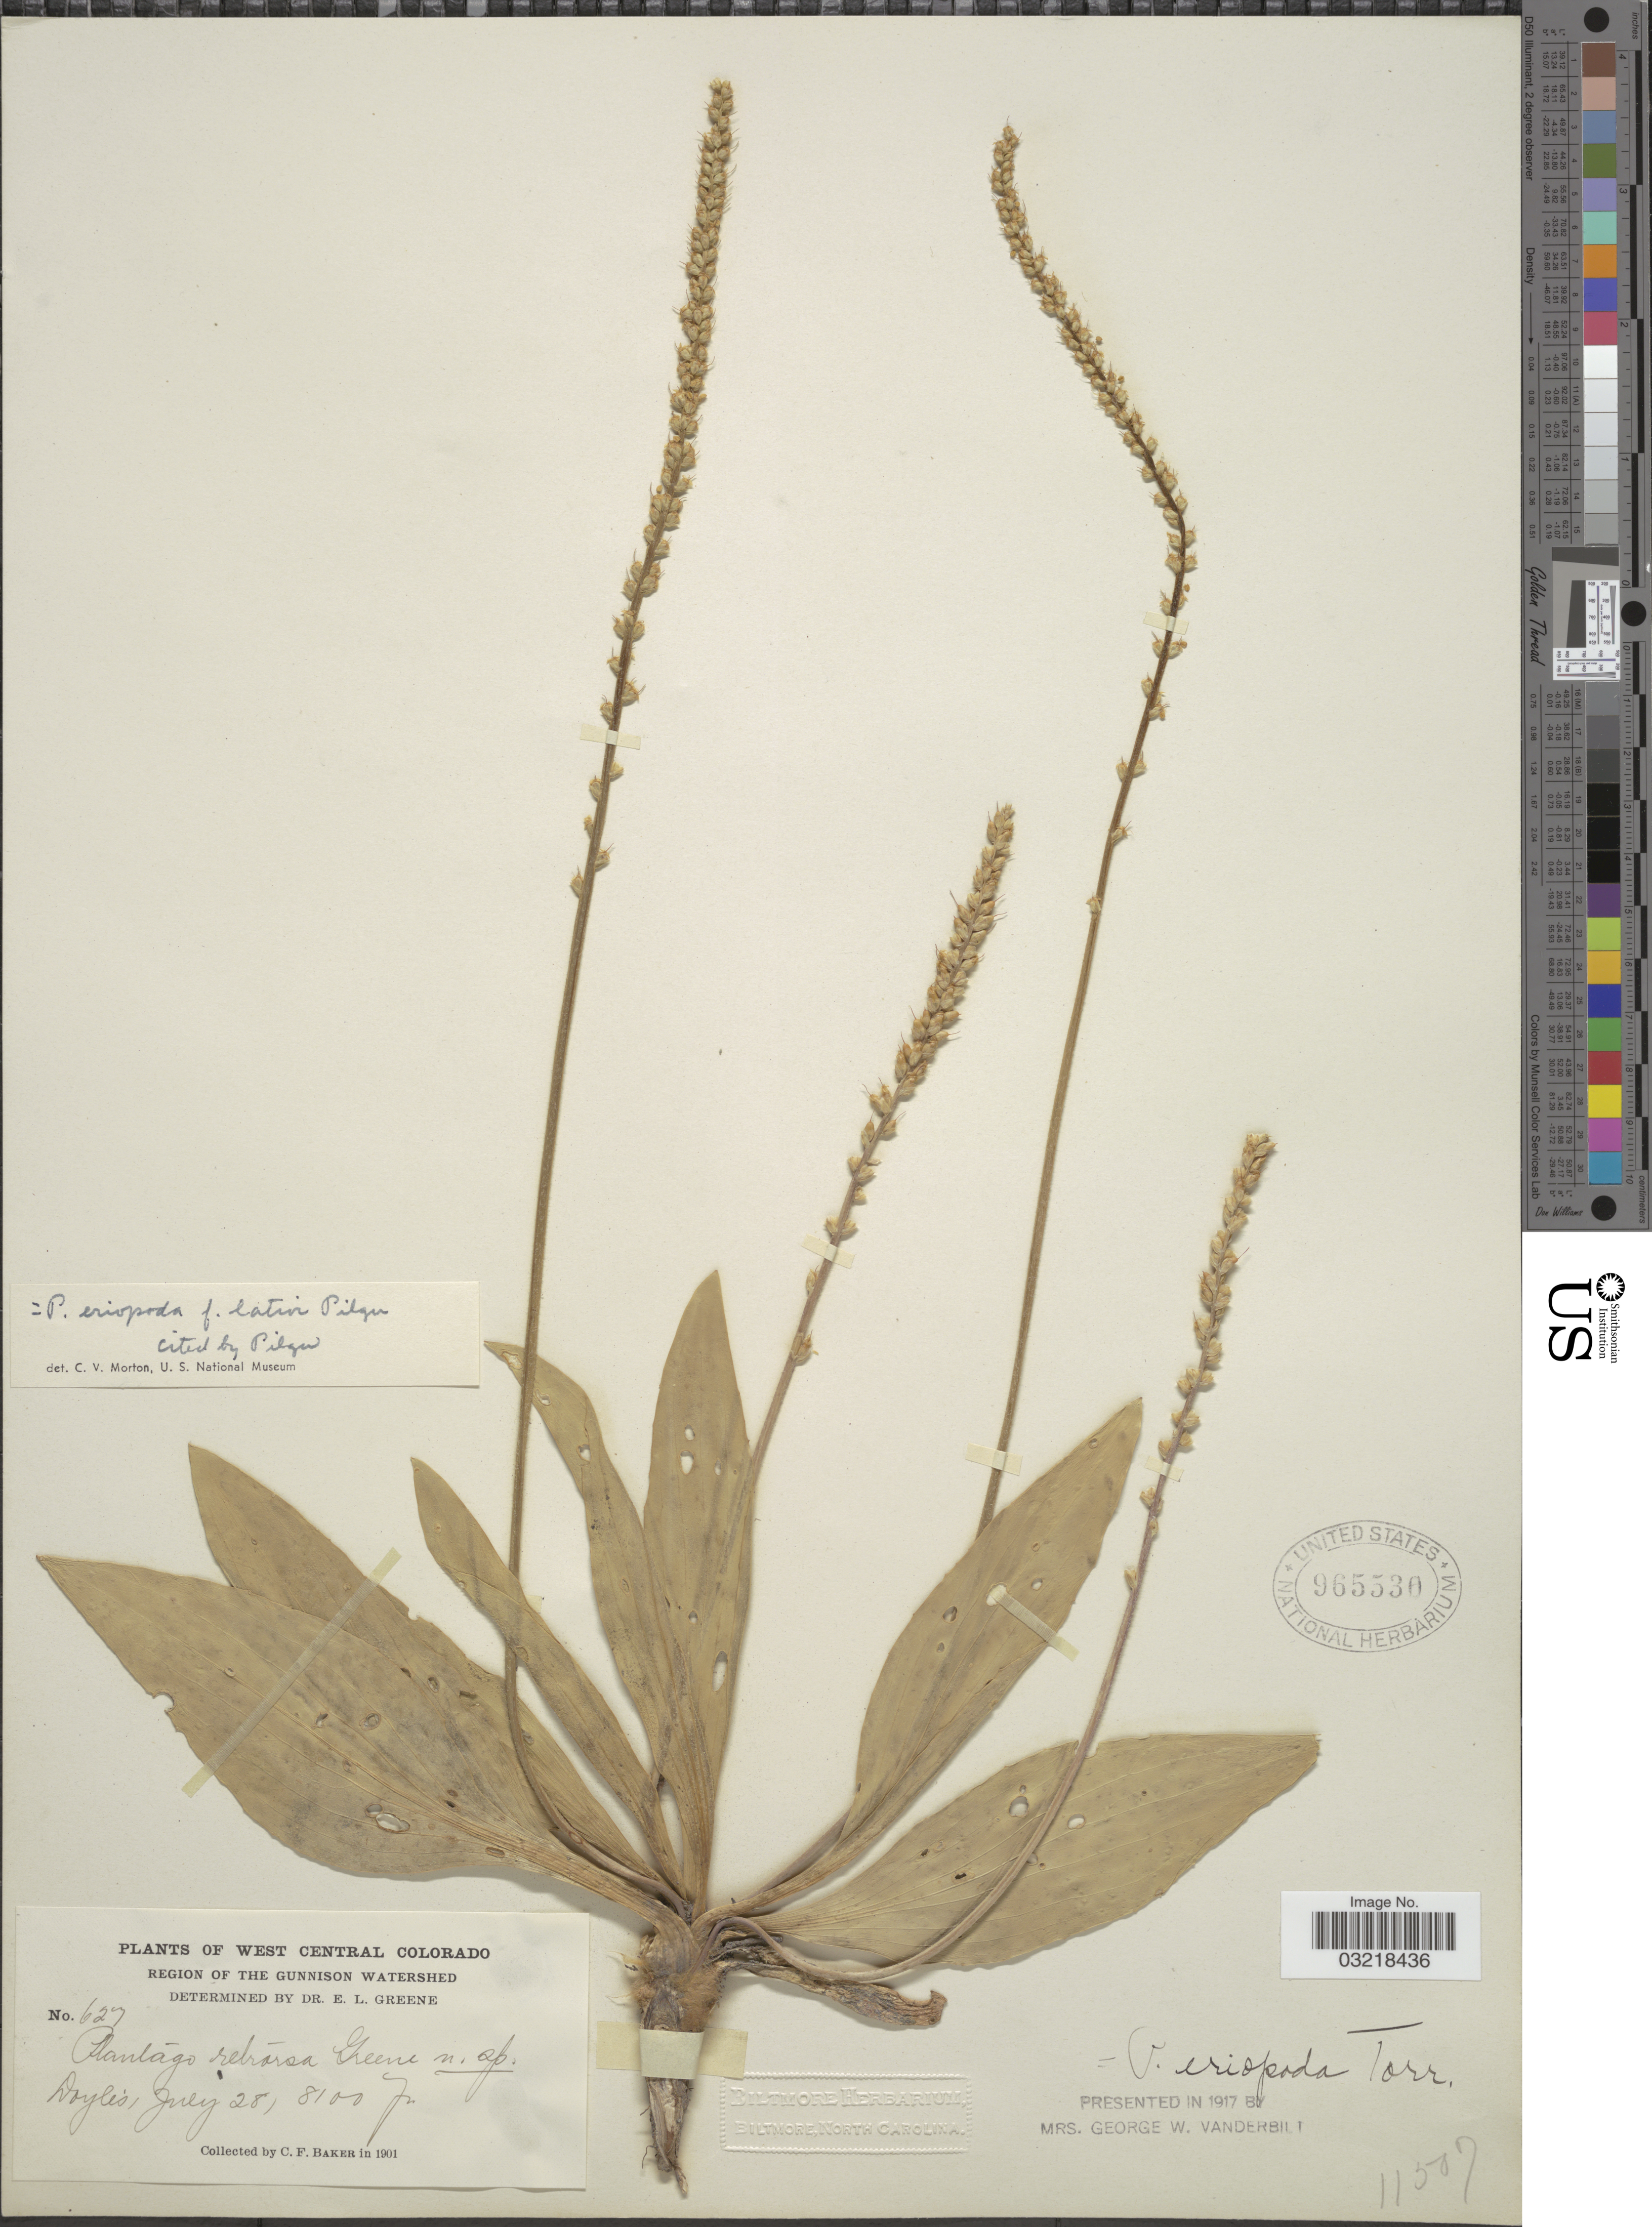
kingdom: Plantae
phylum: Tracheophyta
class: Magnoliopsida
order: Lamiales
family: Plantaginaceae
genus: Plantago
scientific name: Plantago eriopoda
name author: Torr.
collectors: C. F. Baker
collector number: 627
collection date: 1901-07-28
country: United States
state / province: Colorado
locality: West Central Colorado. Region of the Gunnison Watershed. Doyles.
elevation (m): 2469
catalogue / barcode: US 965530